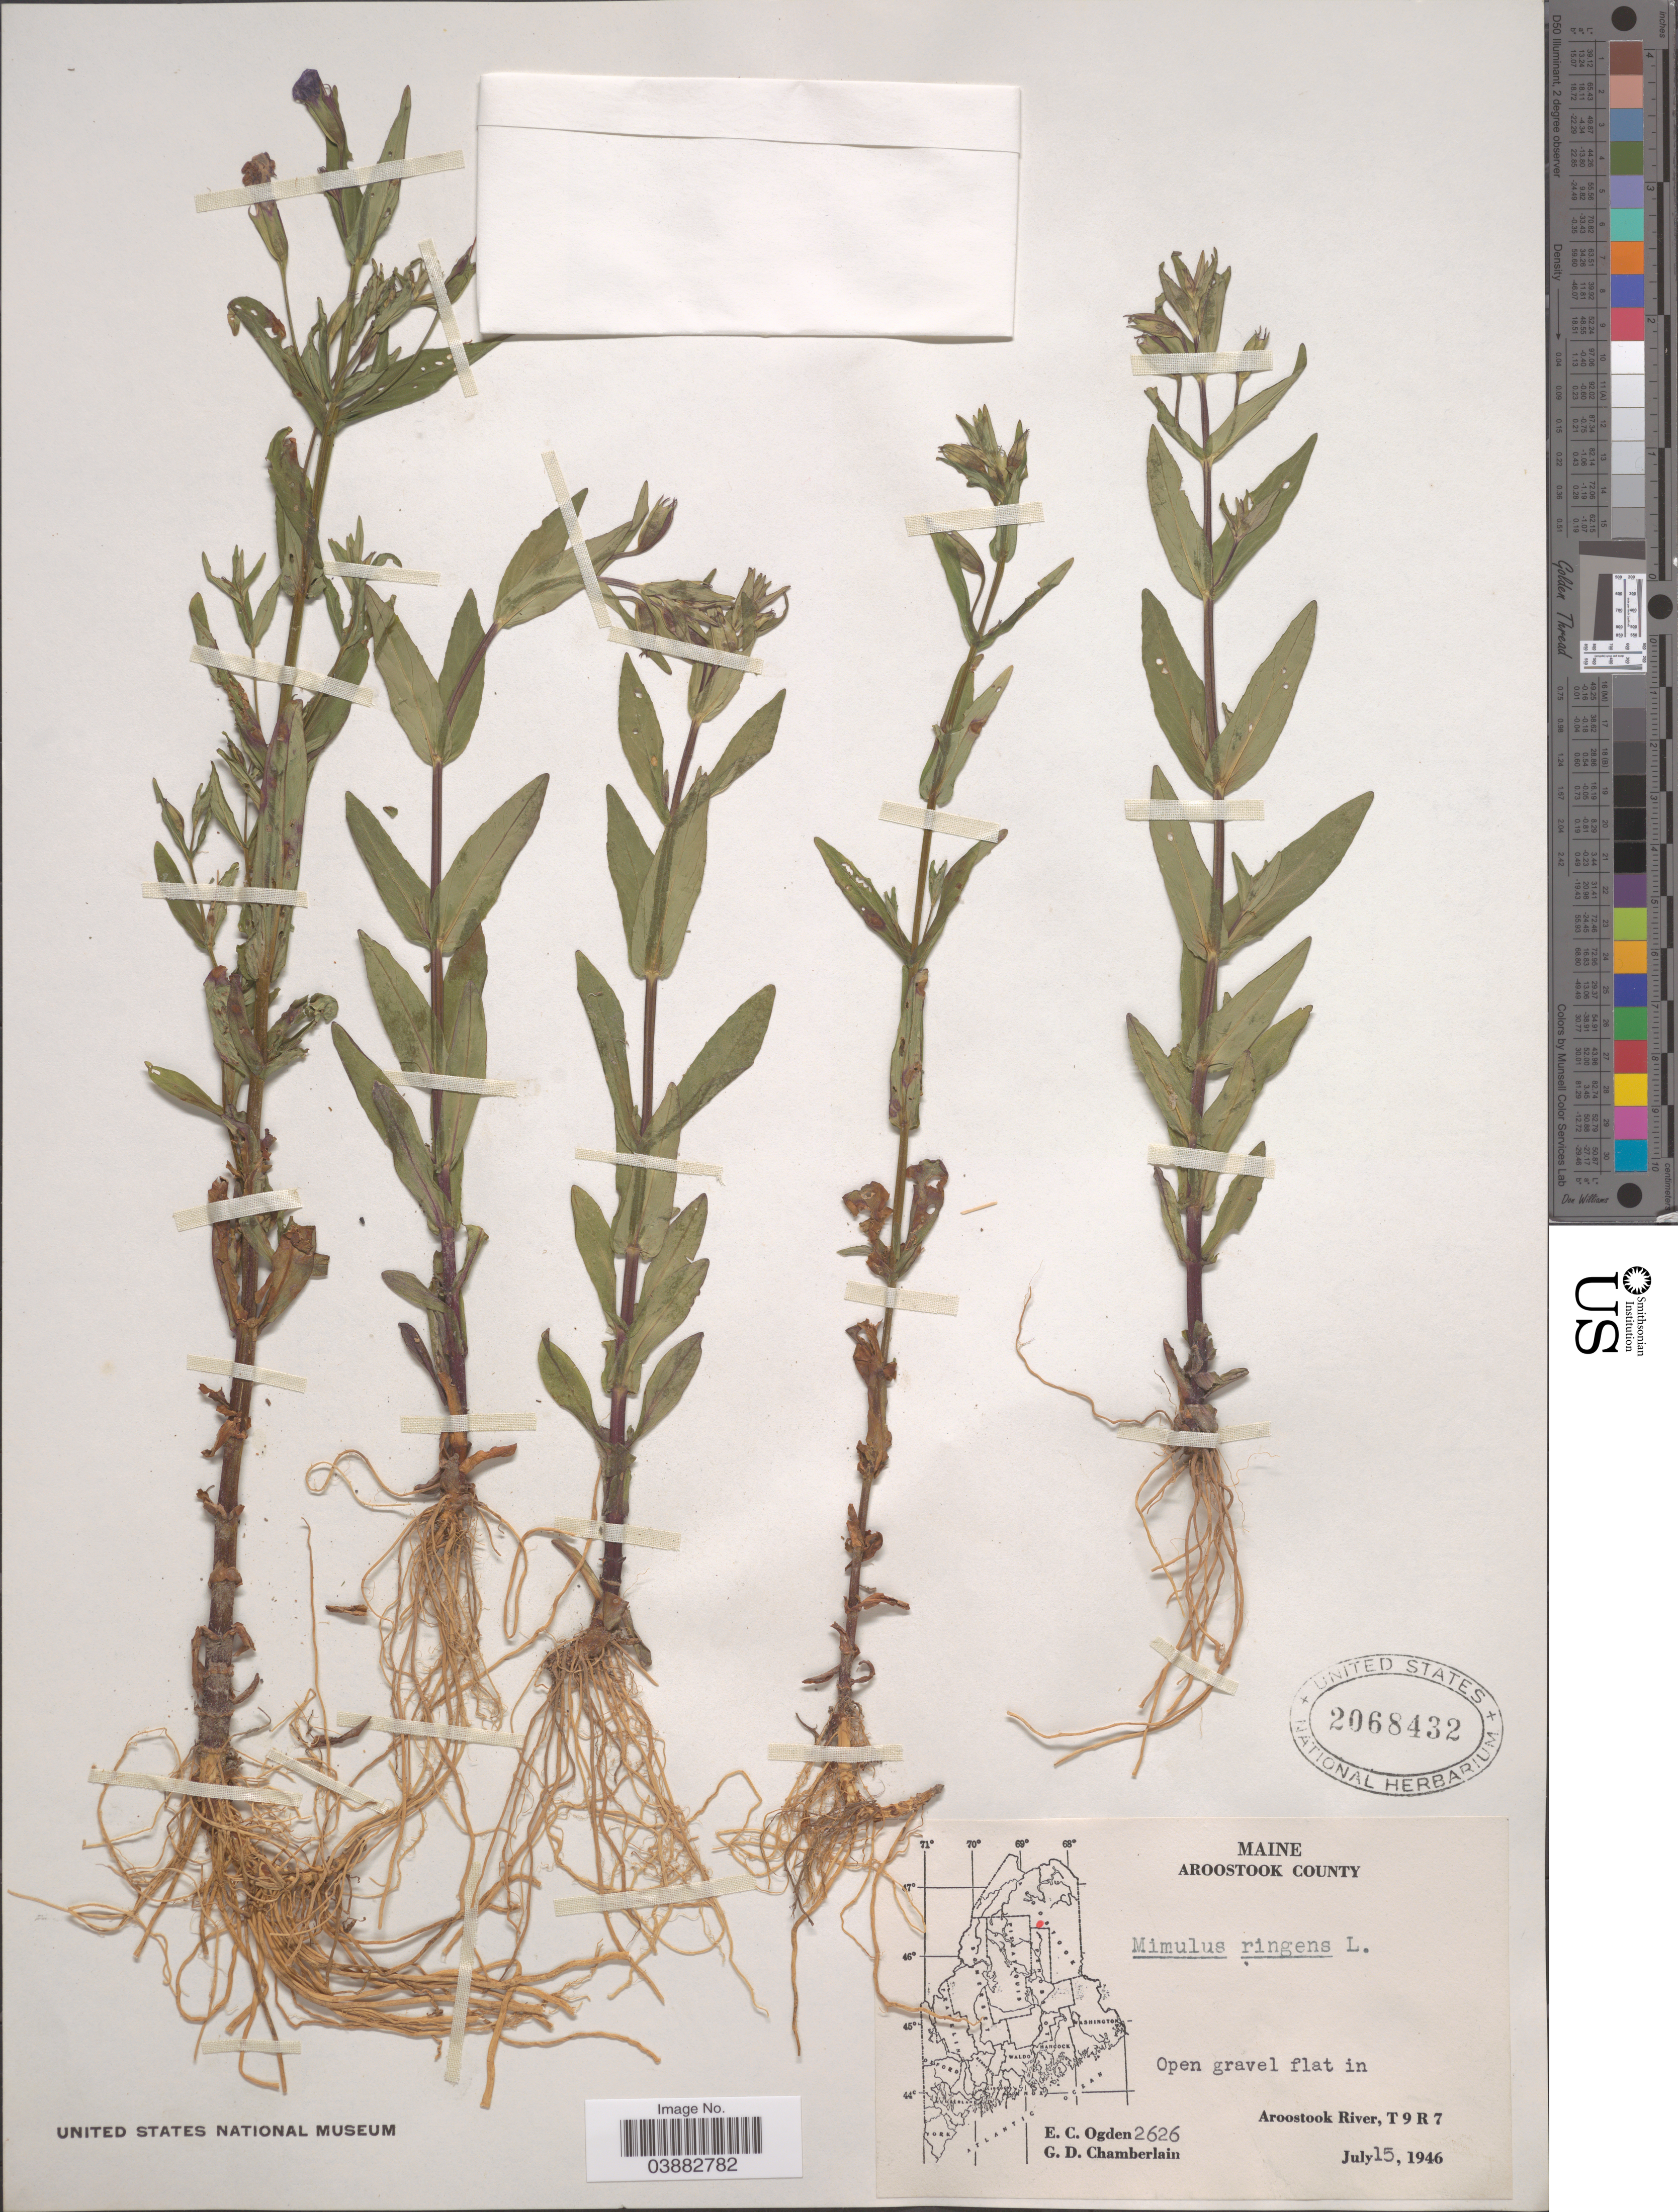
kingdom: Plantae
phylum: Tracheophyta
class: Magnoliopsida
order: Lamiales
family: Phrymaceae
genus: Mimulus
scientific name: Mimulus ringens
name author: L.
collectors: E. Ogden & G. D. Chamberlain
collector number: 2626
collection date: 1946-07-15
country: United States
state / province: Maine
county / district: Aroostook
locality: Open gravel flat in Aroostook River, T 9 R 7.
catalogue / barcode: US 2068432